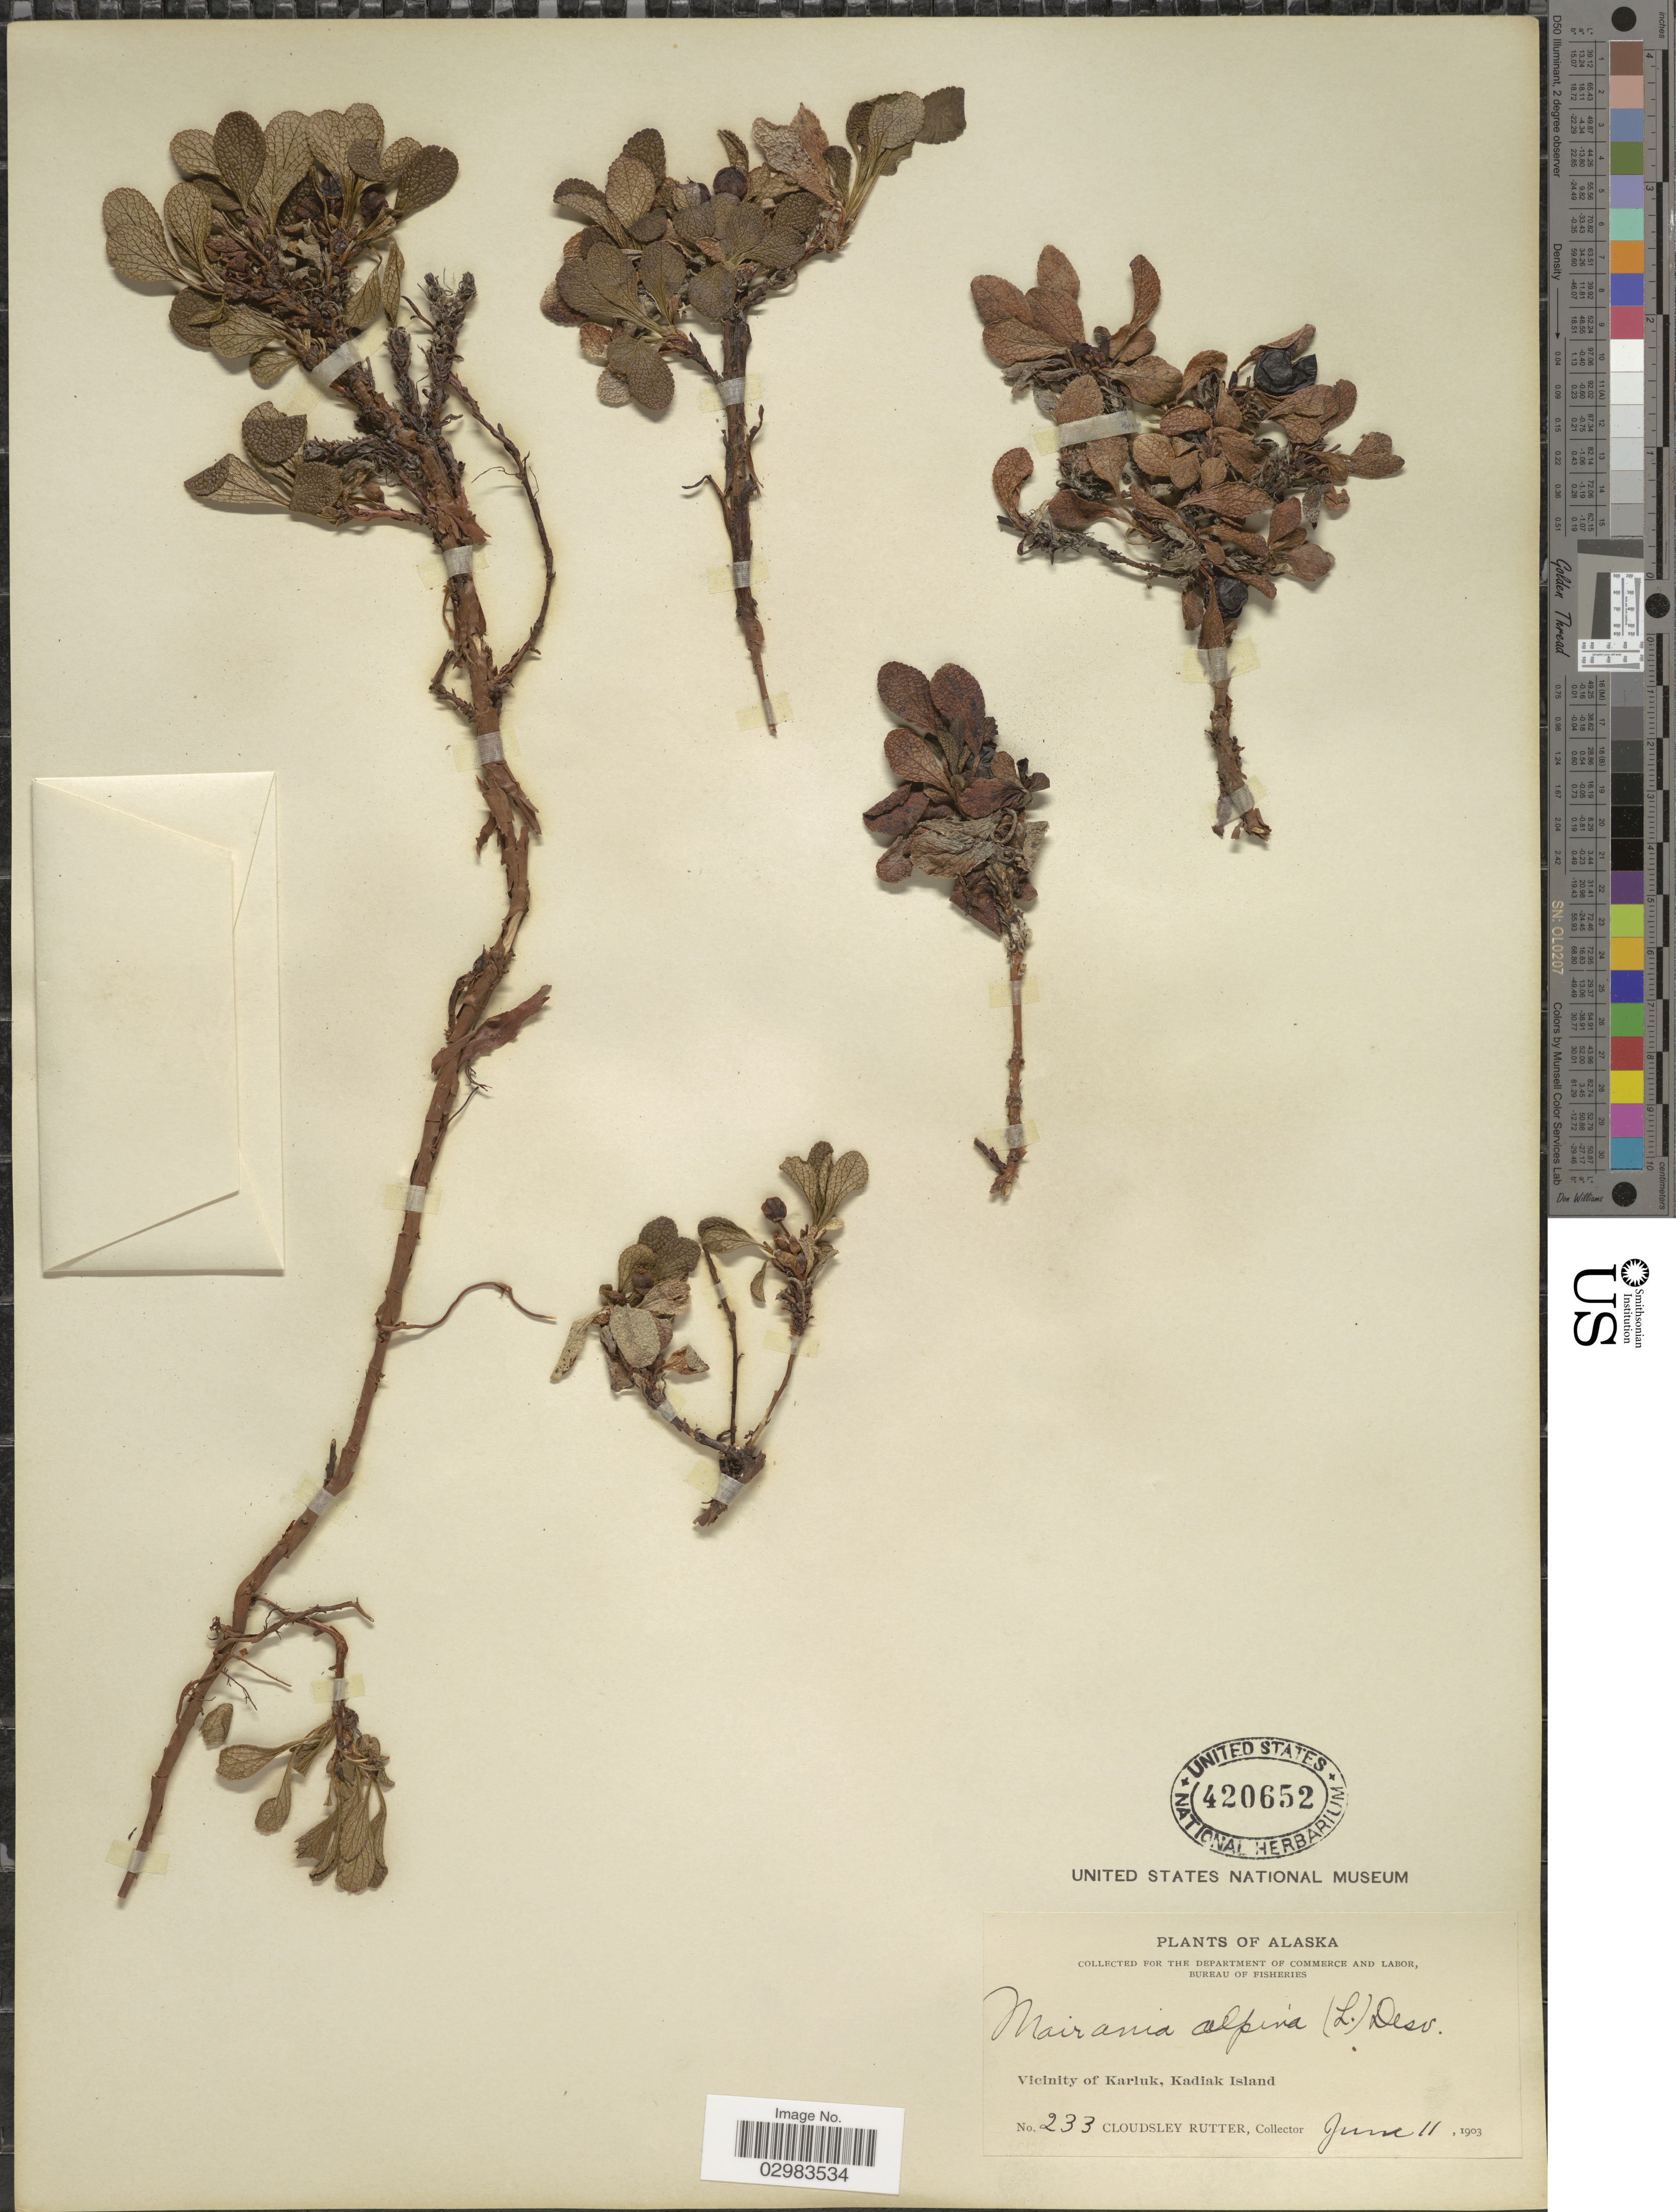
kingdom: Plantae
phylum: Tracheophyta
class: Magnoliopsida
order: Ericales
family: Ericaceae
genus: Arctostaphylos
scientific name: Arctostaphylos alpina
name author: (L.) Spreng.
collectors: C. Rutter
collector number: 233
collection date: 1903-06-11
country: United States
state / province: Alaska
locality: Vicinity of Kariuk, Kadiak Island.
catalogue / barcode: US 420652